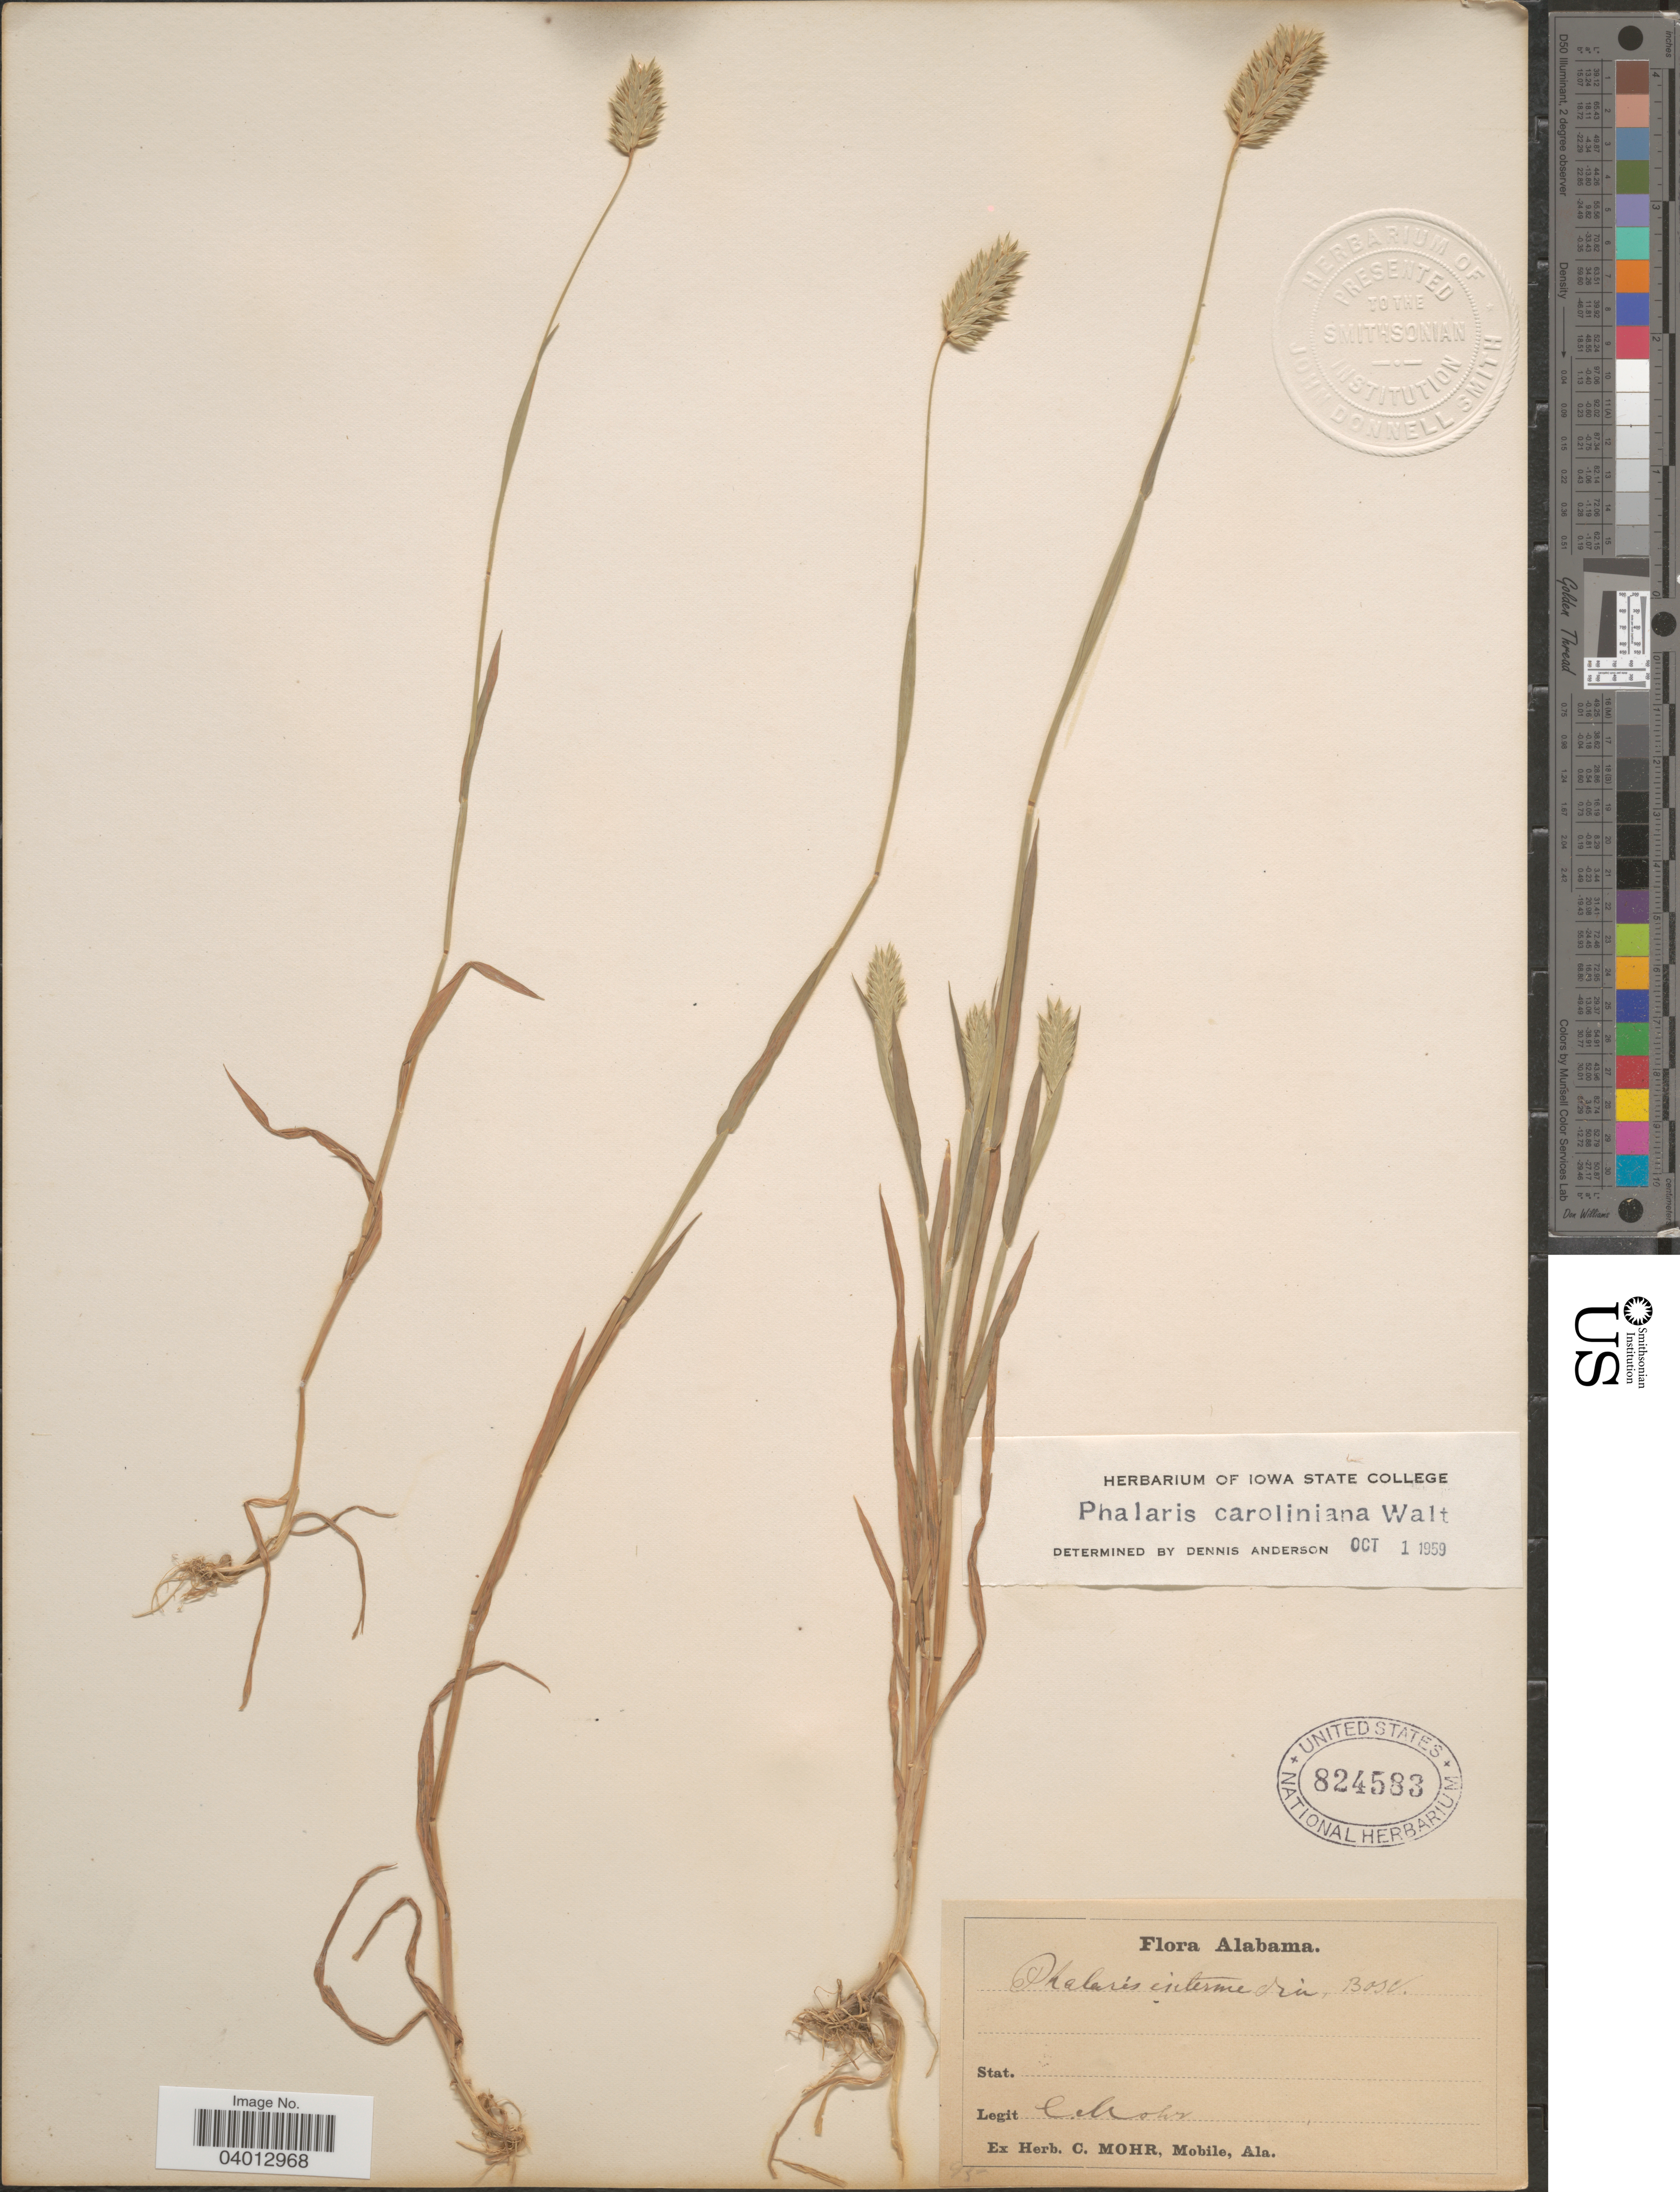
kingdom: Plantae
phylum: Tracheophyta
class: Liliopsida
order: Poales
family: Poaceae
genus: Phalaris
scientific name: Phalaris caroliniana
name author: Walter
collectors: C. T. Mohr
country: United States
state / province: Alabama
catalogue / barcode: US 824583